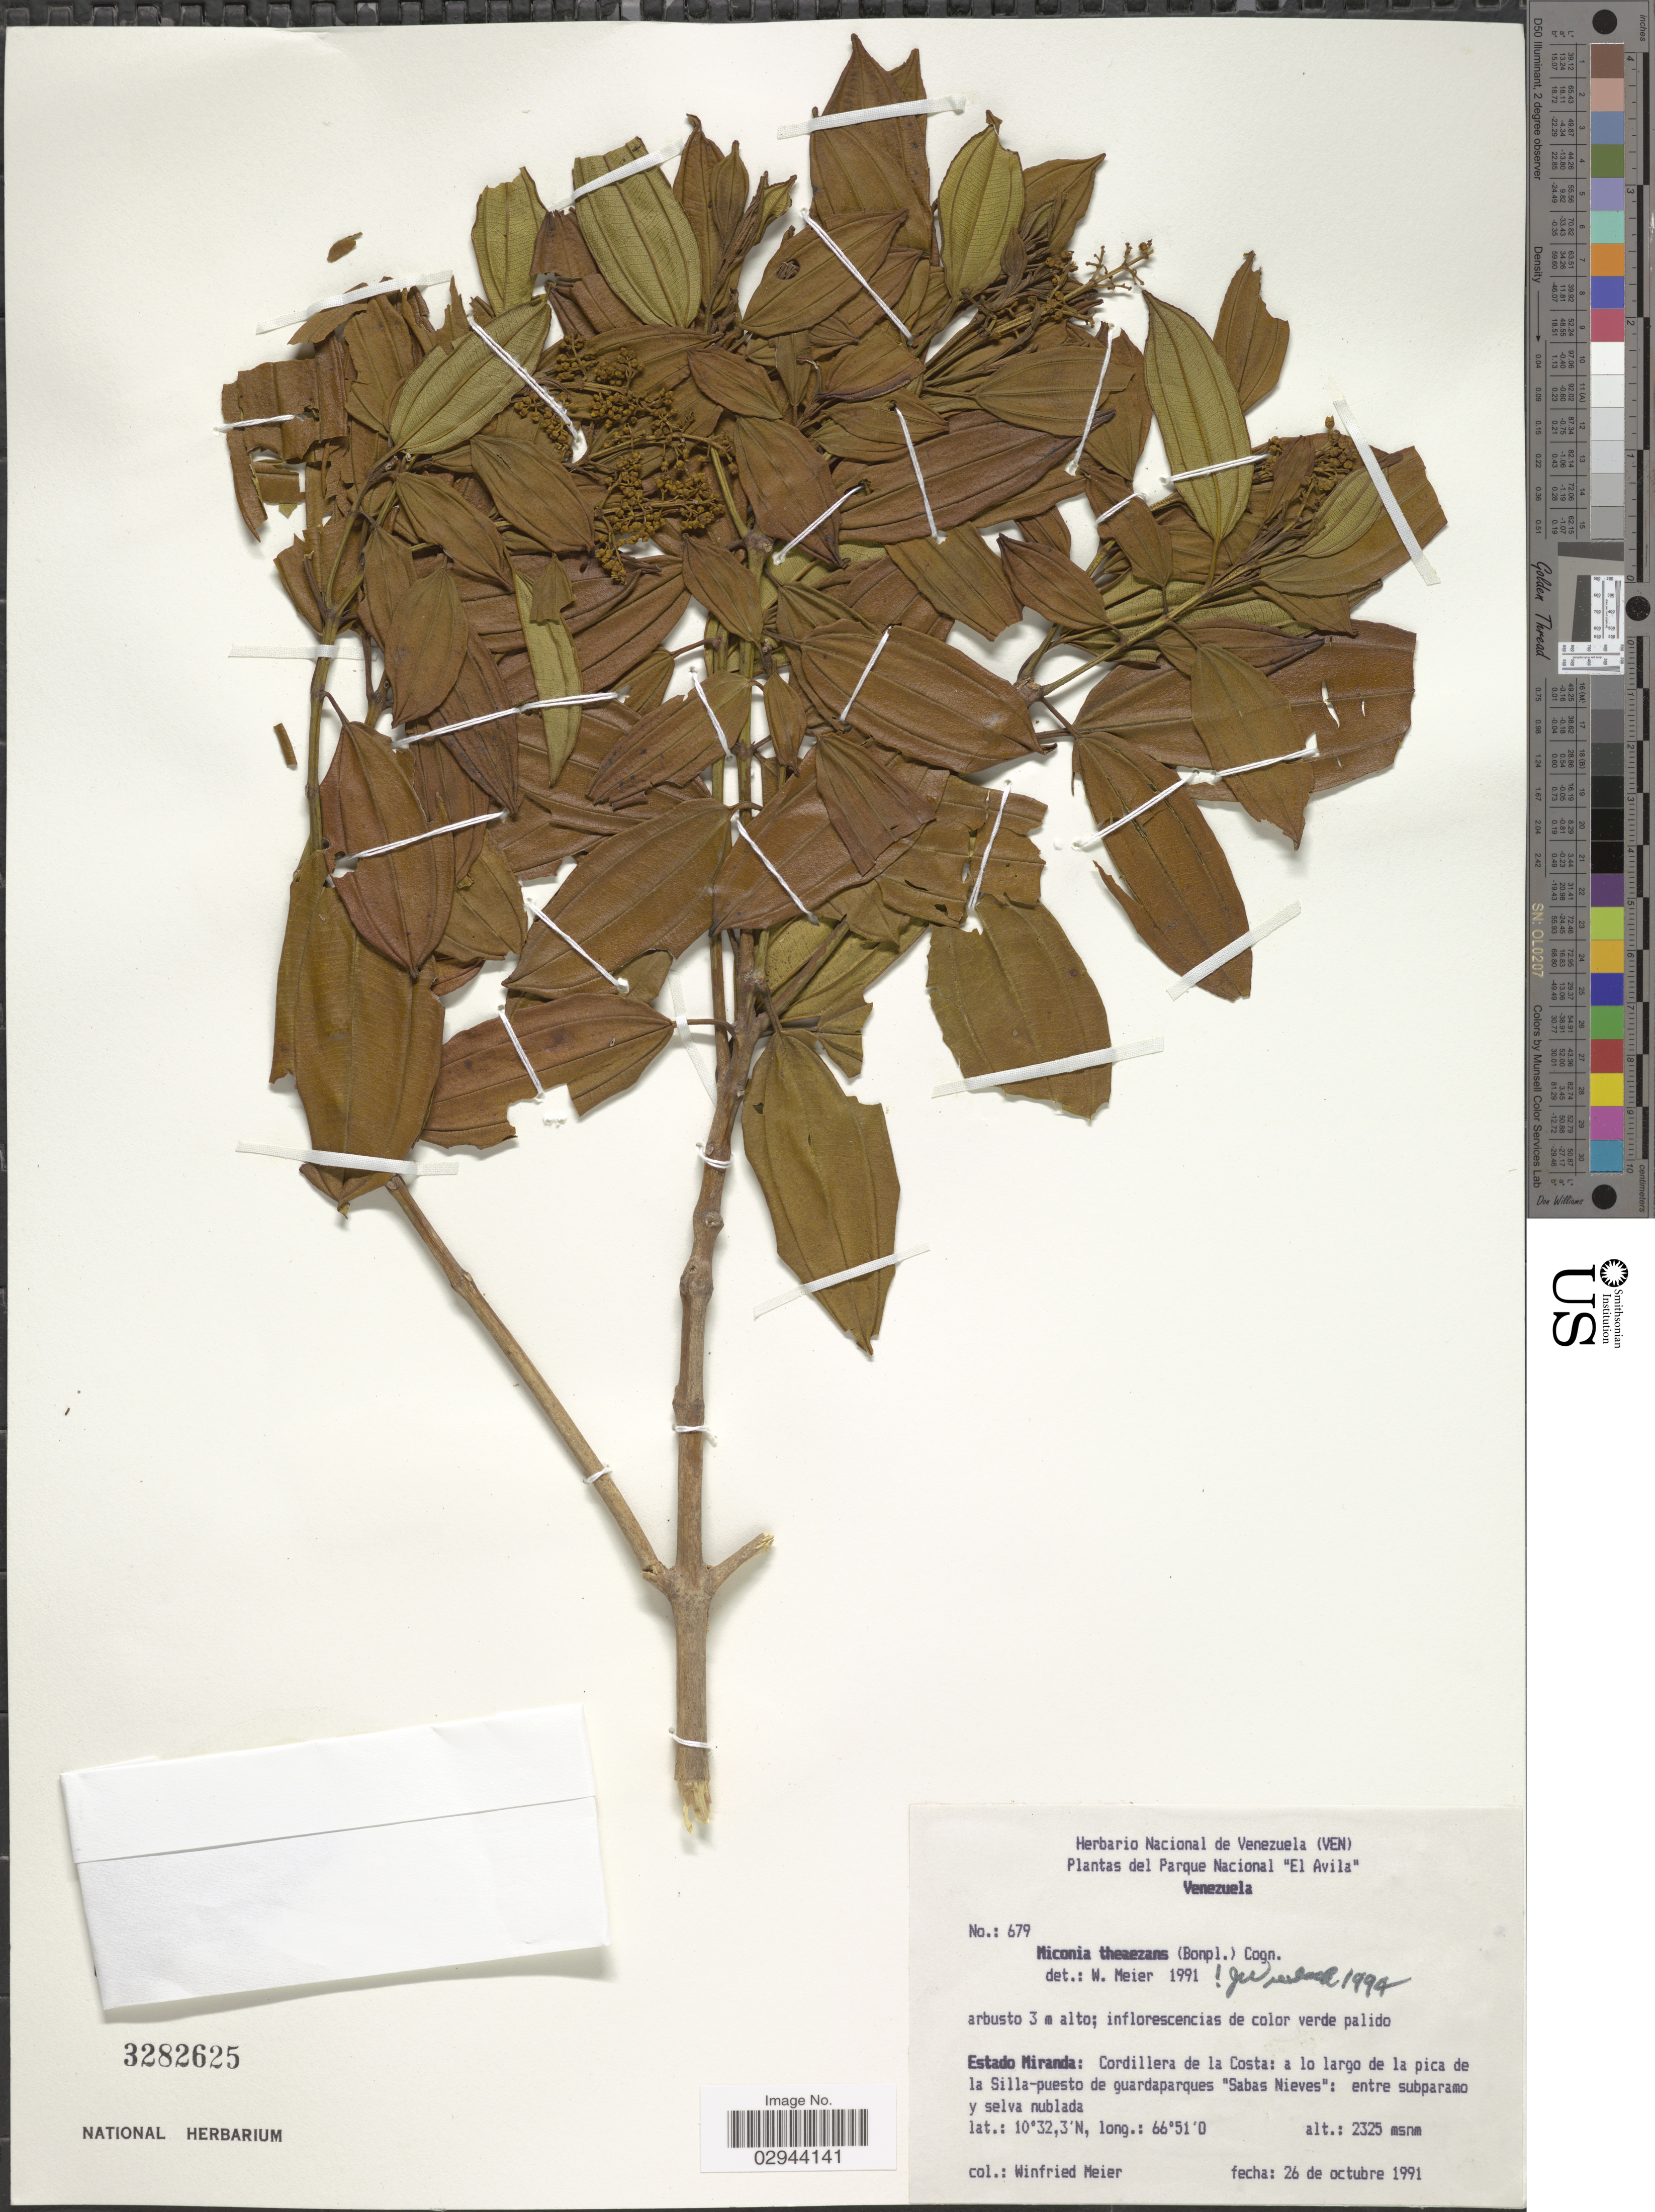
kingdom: Plantae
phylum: Tracheophyta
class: Magnoliopsida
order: Myrtales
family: Melastomataceae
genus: Miconia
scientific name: Miconia theizans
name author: (Bonpl.) Cogn.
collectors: W. Meier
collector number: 679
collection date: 1991-10-26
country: Venezuela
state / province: Miranda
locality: Parque Nacional 'El Avila'. Cordillera de la Costa, a lo largo de la pica de la Silla-puesto de guardaparques "Sabas Nieves".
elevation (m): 2325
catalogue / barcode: US 3282625